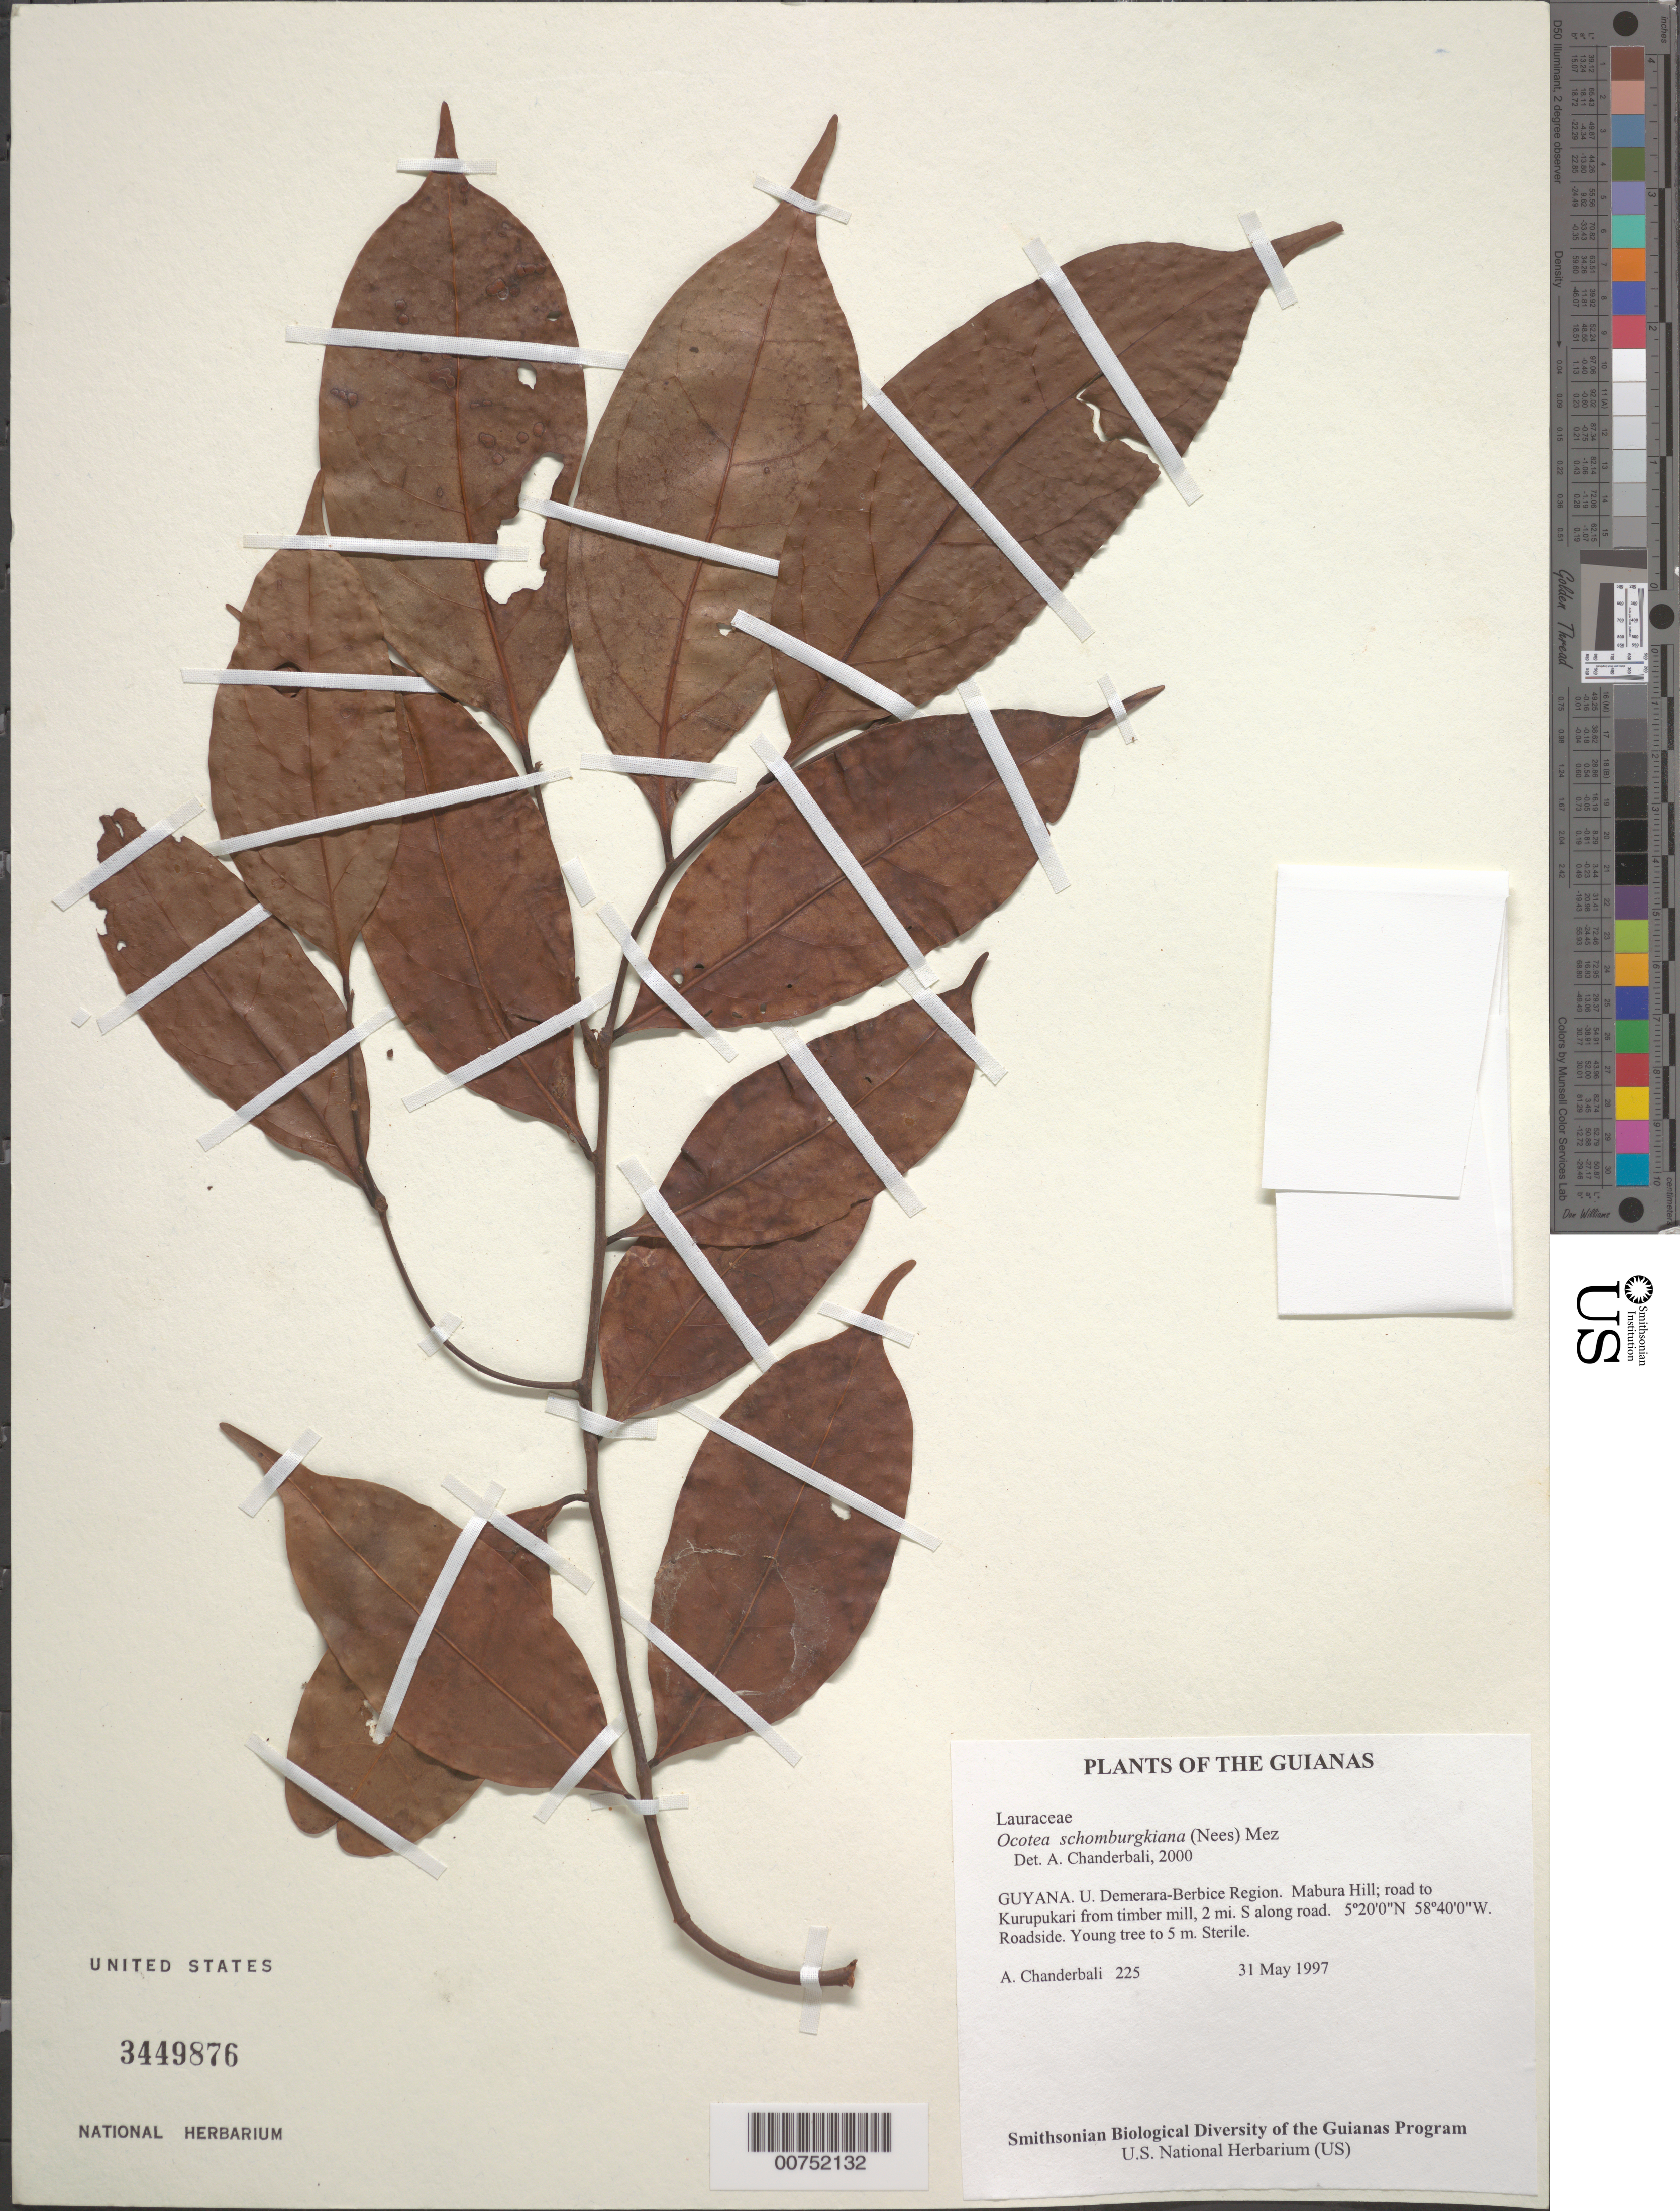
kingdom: Plantae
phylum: Tracheophyta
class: Magnoliopsida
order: Laurales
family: Lauraceae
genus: Ocotea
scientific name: Ocotea schomburgkiana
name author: (Nees) Mez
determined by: Chanderbali, Andre Shashi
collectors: A. S. Chanderbali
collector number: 225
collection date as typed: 31 May 1997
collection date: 1997-05-31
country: Guyana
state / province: U. Demerara-Berbice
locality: Mabura Hill; road to Kurupukari from timber mill, 2 mi. S along road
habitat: Roadside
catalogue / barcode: US 3449876